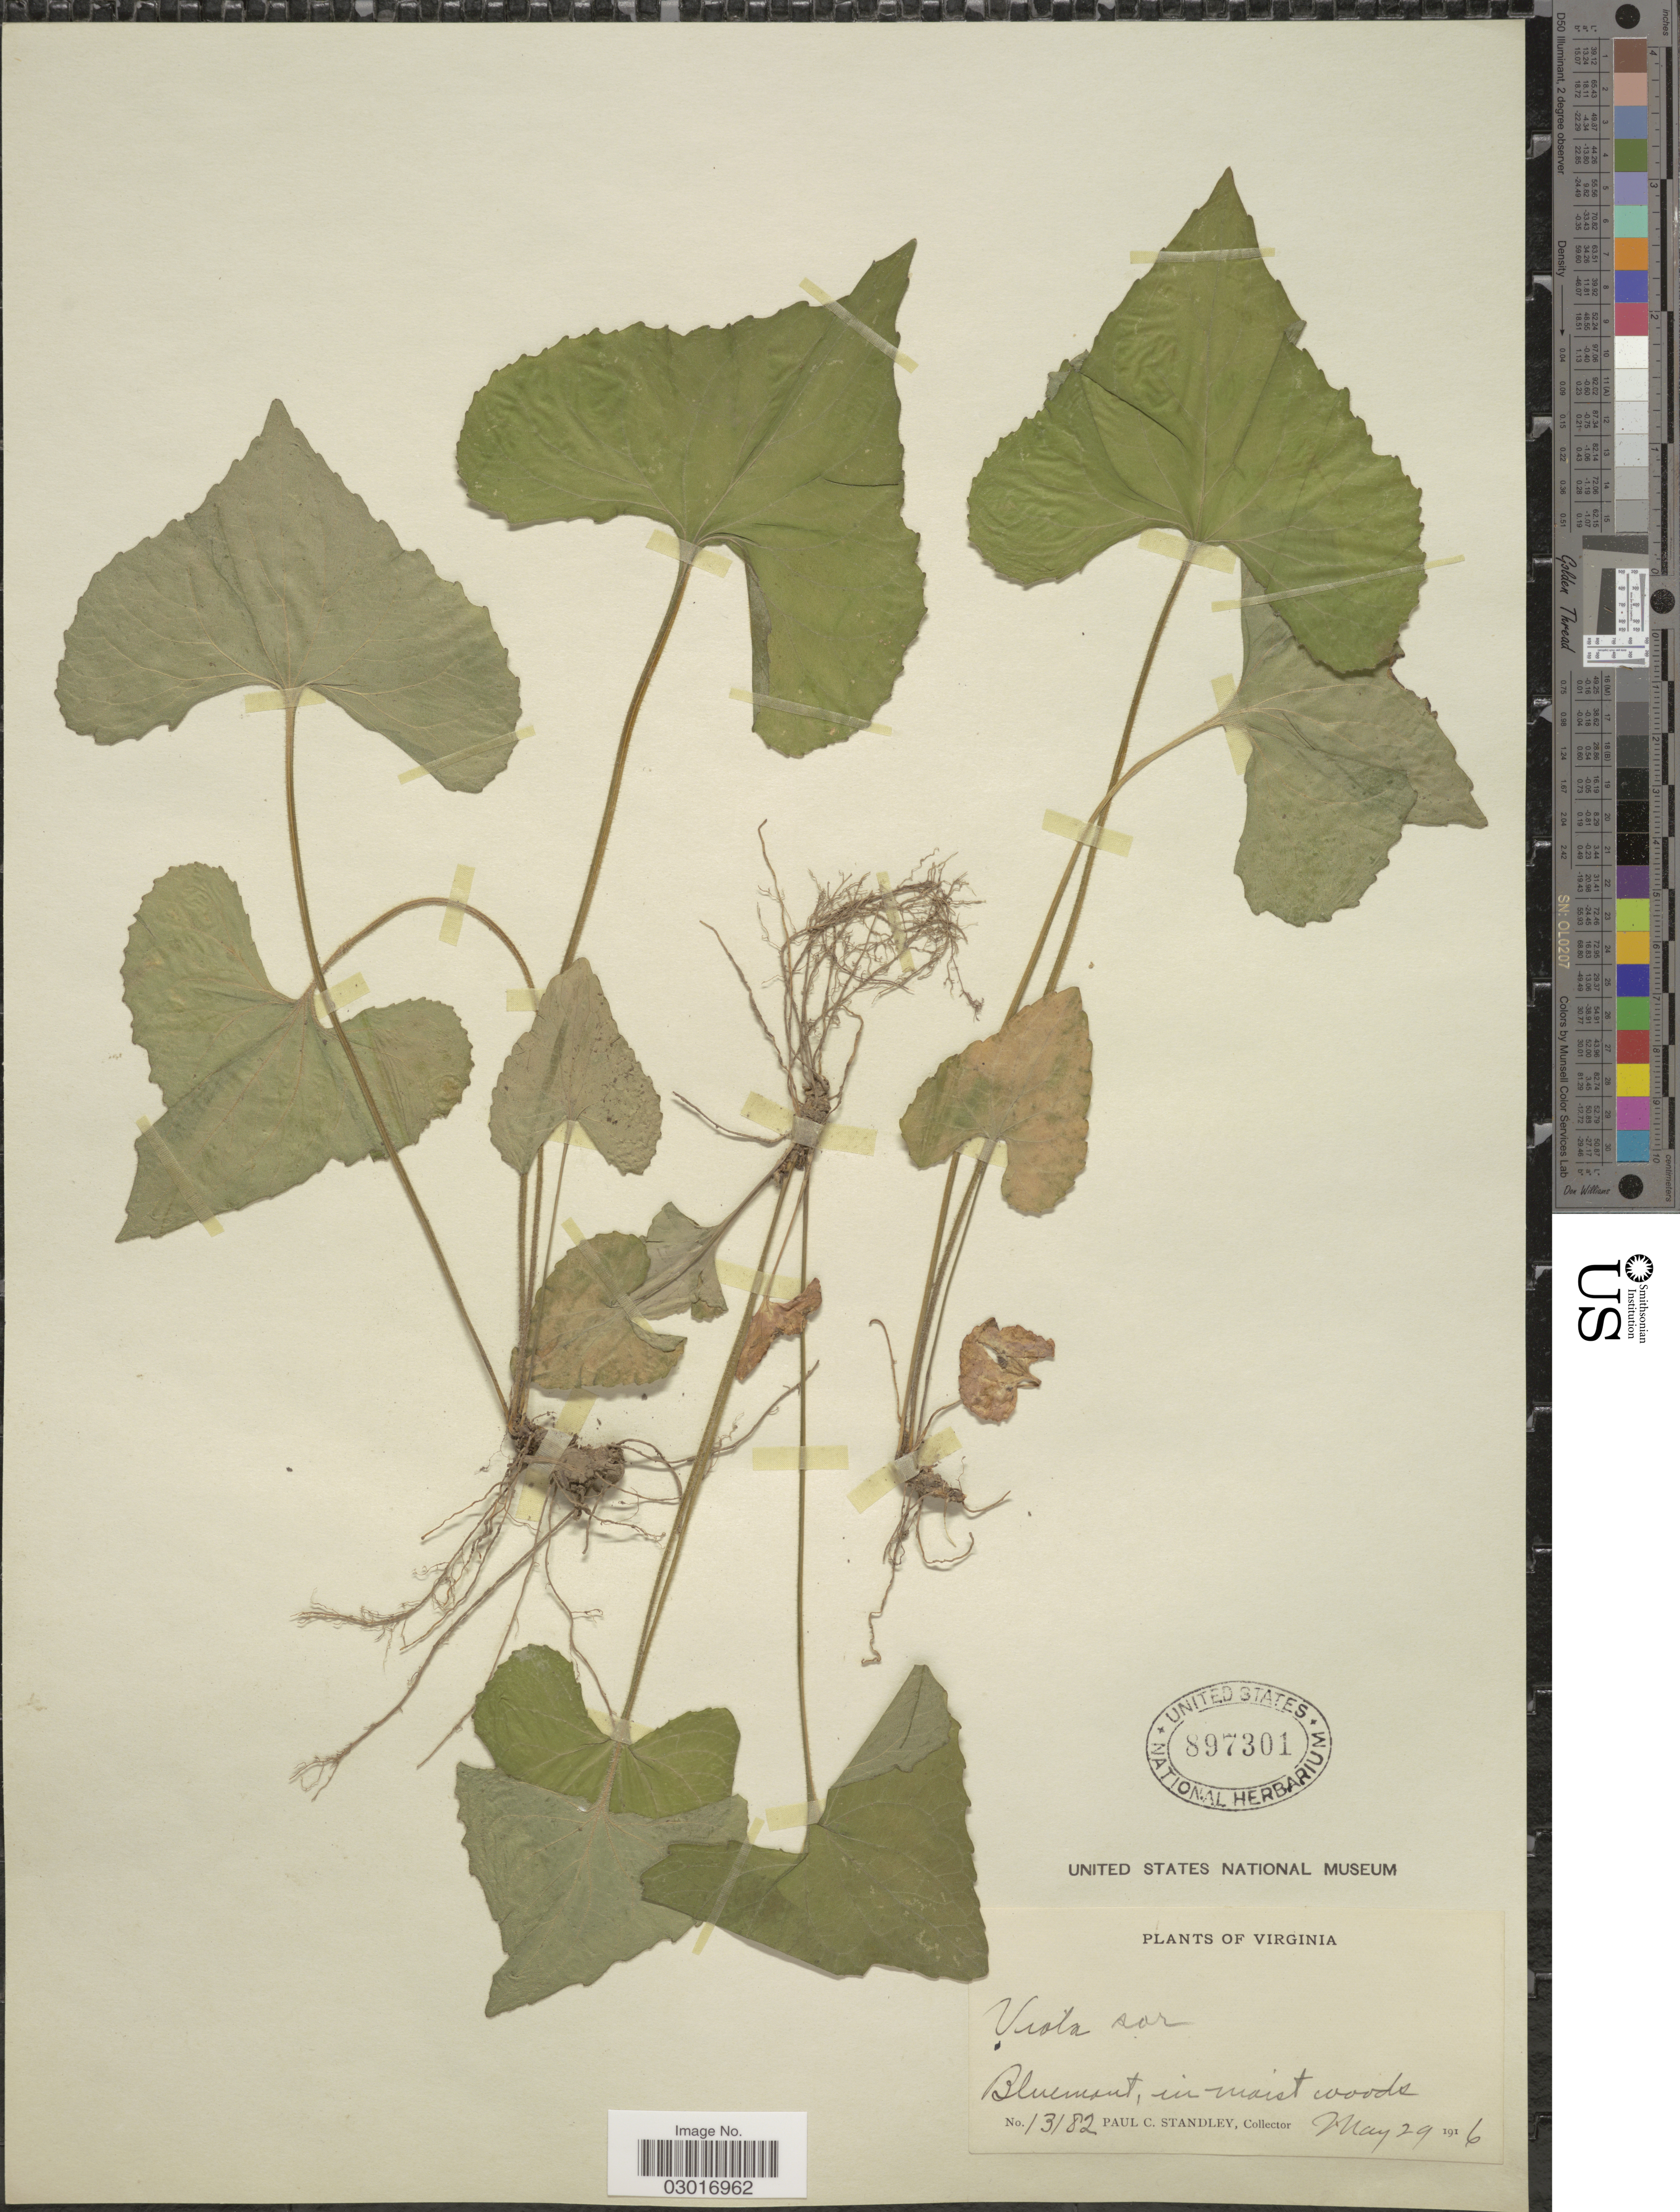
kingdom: Plantae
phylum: Tracheophyta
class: Magnoliopsida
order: Malpighiales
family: Violaceae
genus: Viola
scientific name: Viola sororia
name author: Willd.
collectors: P. C. Standley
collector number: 13182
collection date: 1916-05-29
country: United States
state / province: Virginia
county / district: Loudoun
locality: Bluemont.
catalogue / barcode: US 897301